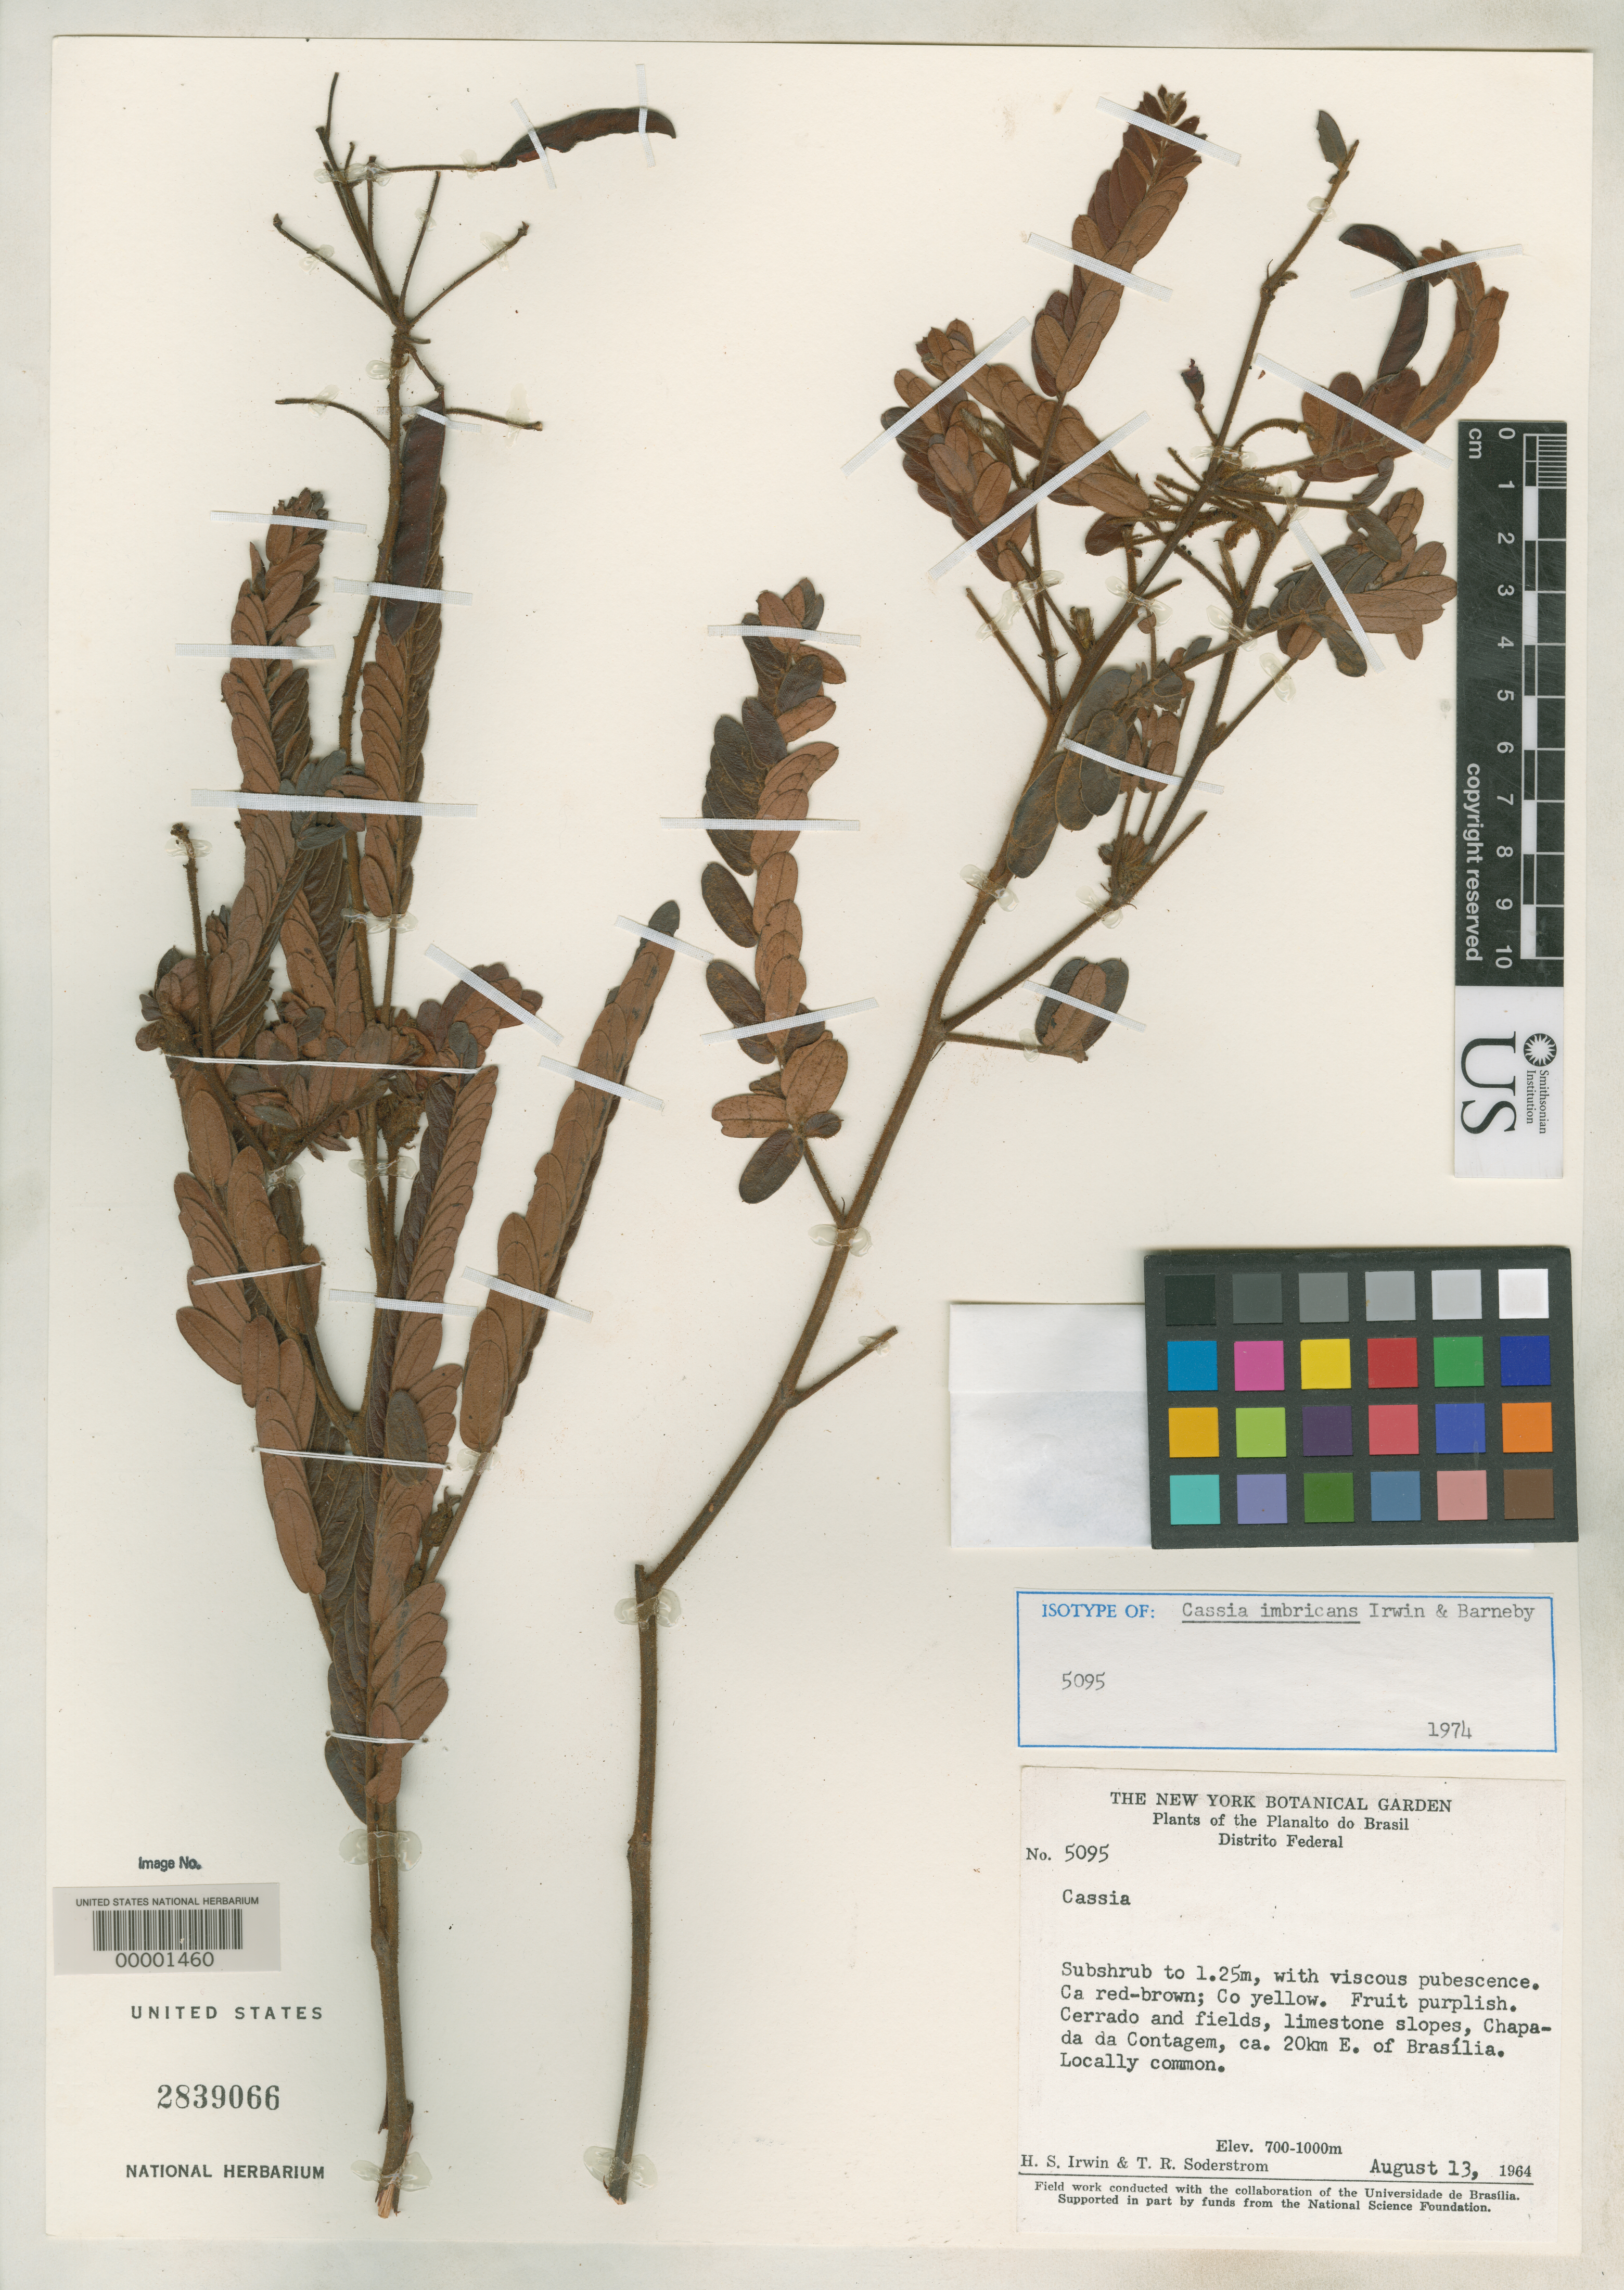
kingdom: Plantae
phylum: Tracheophyta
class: Magnoliopsida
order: Fabales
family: Fabaceae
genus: Cassia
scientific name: Cassia imbricans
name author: H.S. Irwin & Barneby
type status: Isotype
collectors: H. Irwin & T. R. Soderstrom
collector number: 5095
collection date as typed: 13 Aug 1964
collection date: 1964-08-13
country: Brazil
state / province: Distrito Federal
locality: Chapada da Contagem, E of Brasilia.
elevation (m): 700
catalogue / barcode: US 2839066